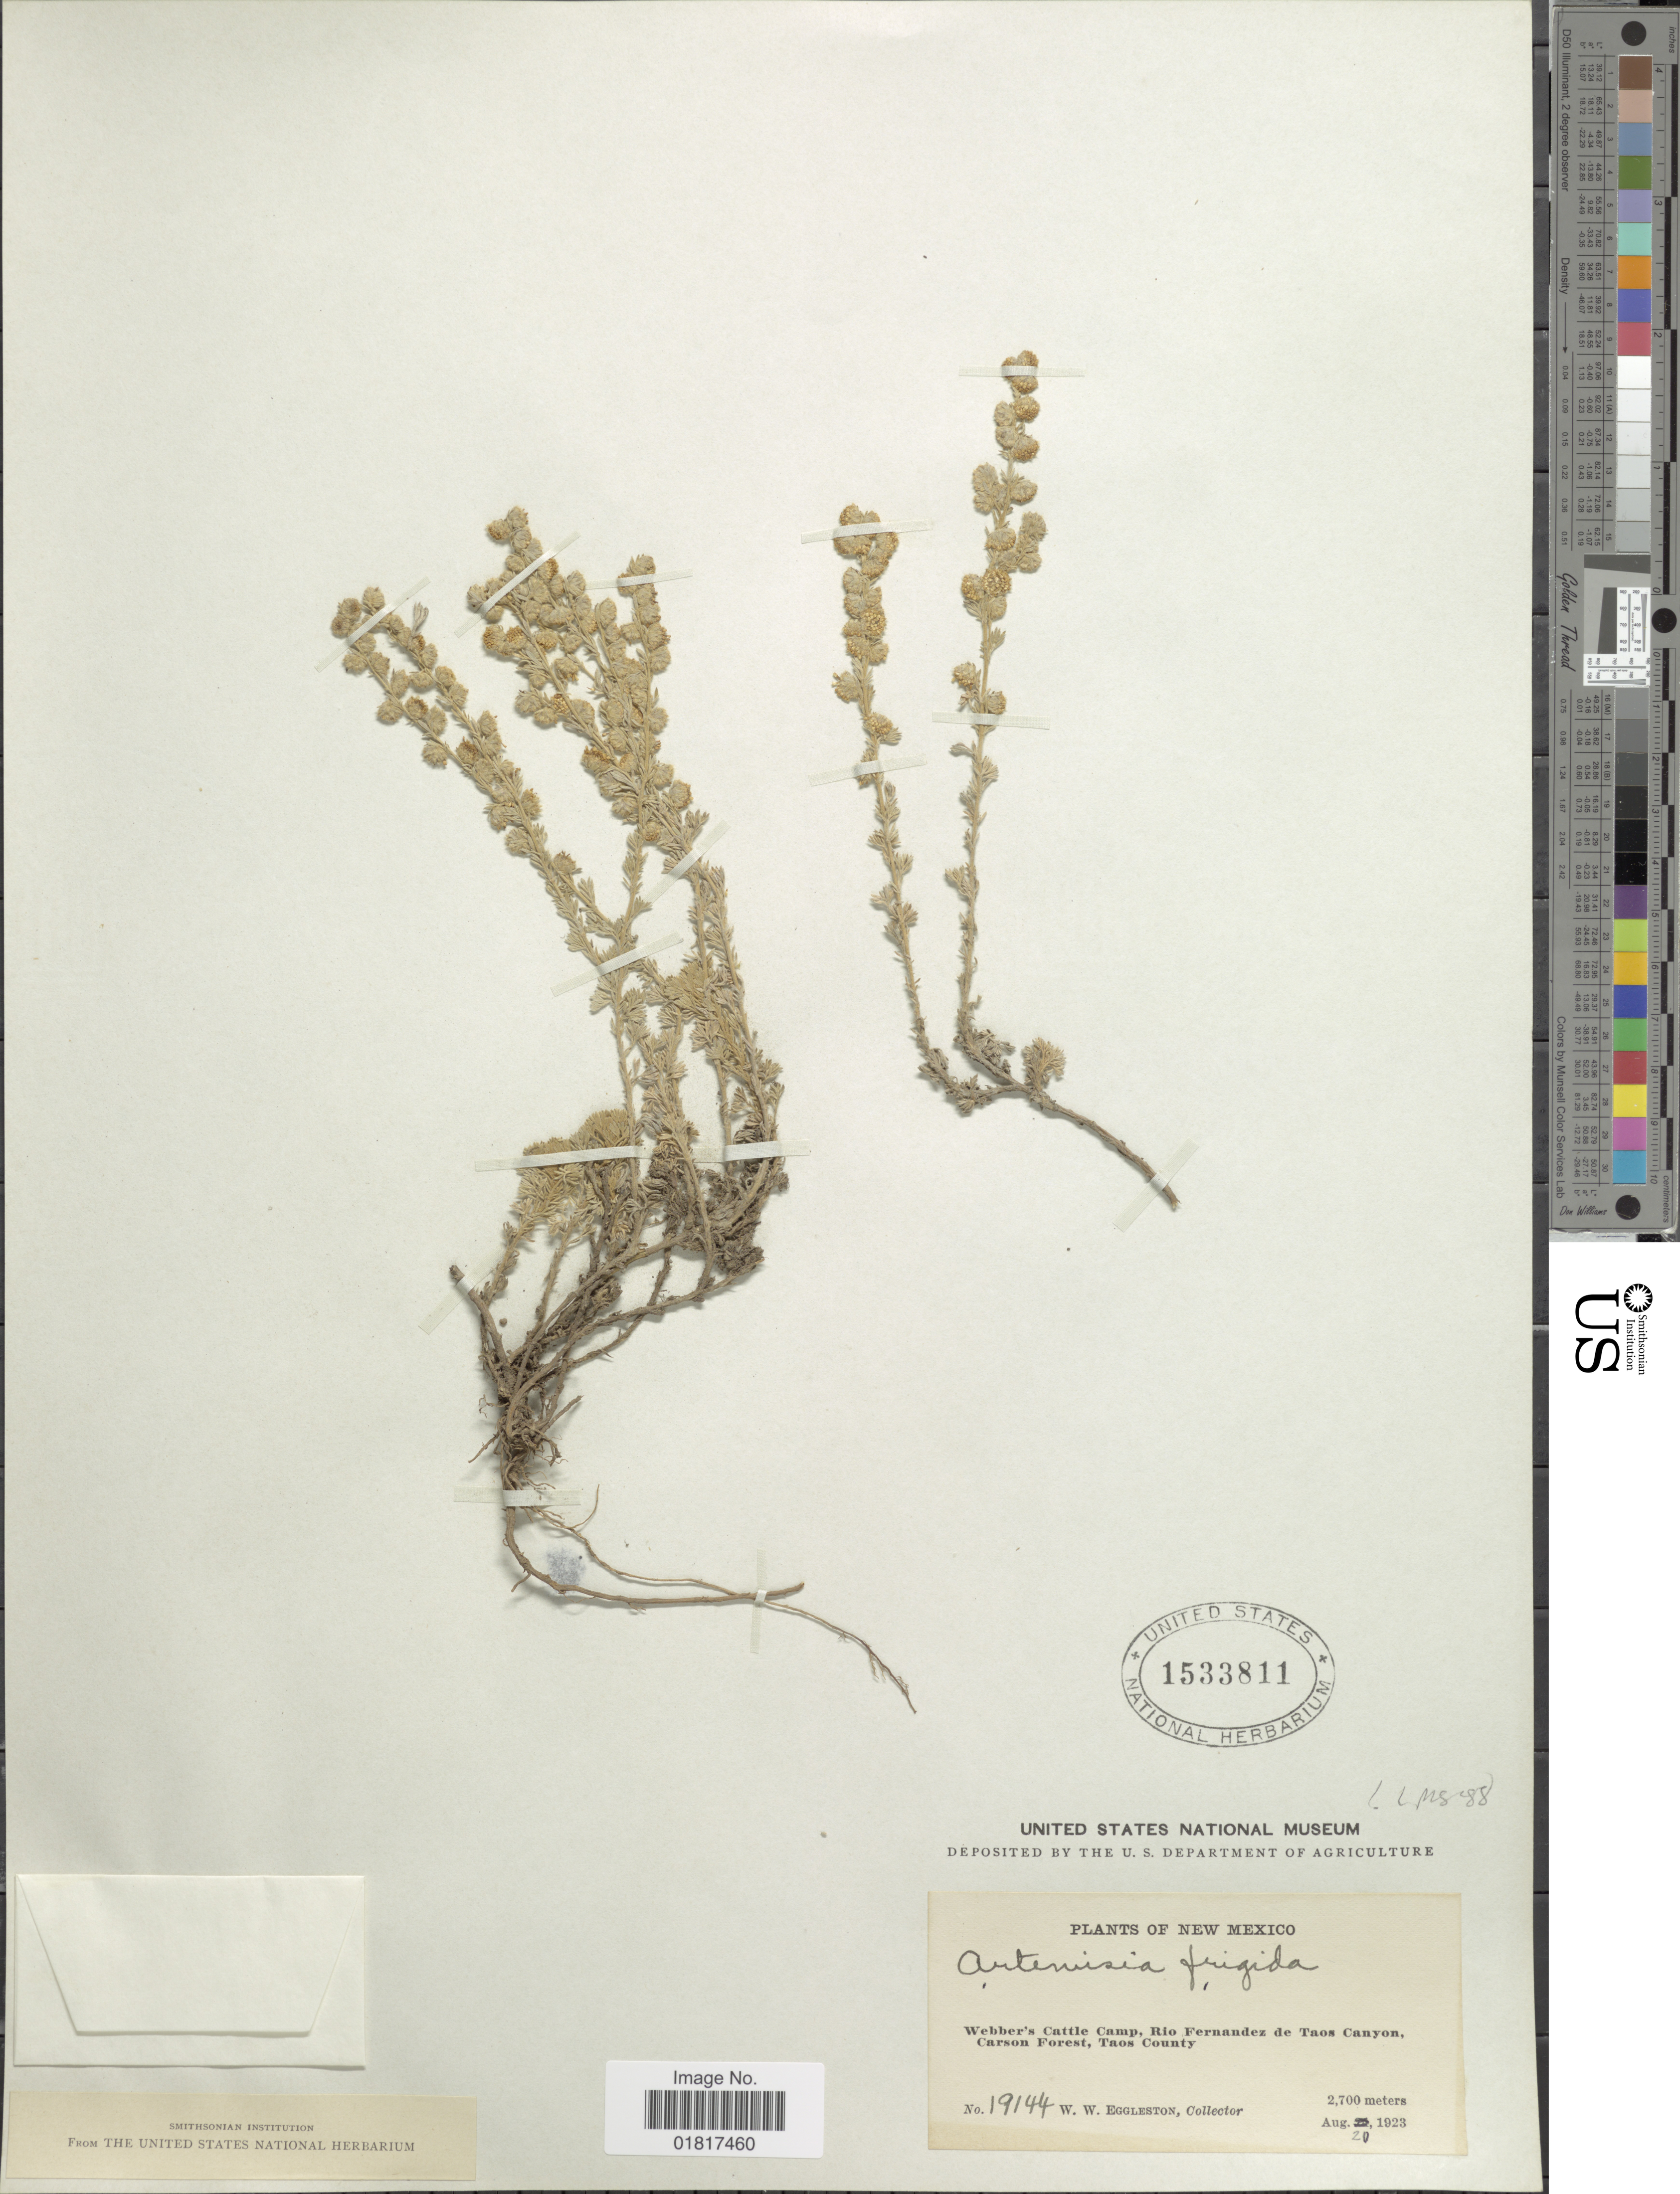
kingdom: Plantae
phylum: Tracheophyta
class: Magnoliopsida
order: Asterales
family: Asteraceae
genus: Artemisia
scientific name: Artemisia sp.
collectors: W. W. Eggleston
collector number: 19144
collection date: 1923-08-20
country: United States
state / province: New Mexico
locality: Webber's Cattle Camp, Rio Fernandez de Taos Canyon, Carson Forest, Taos County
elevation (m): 2700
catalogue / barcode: US 1533811